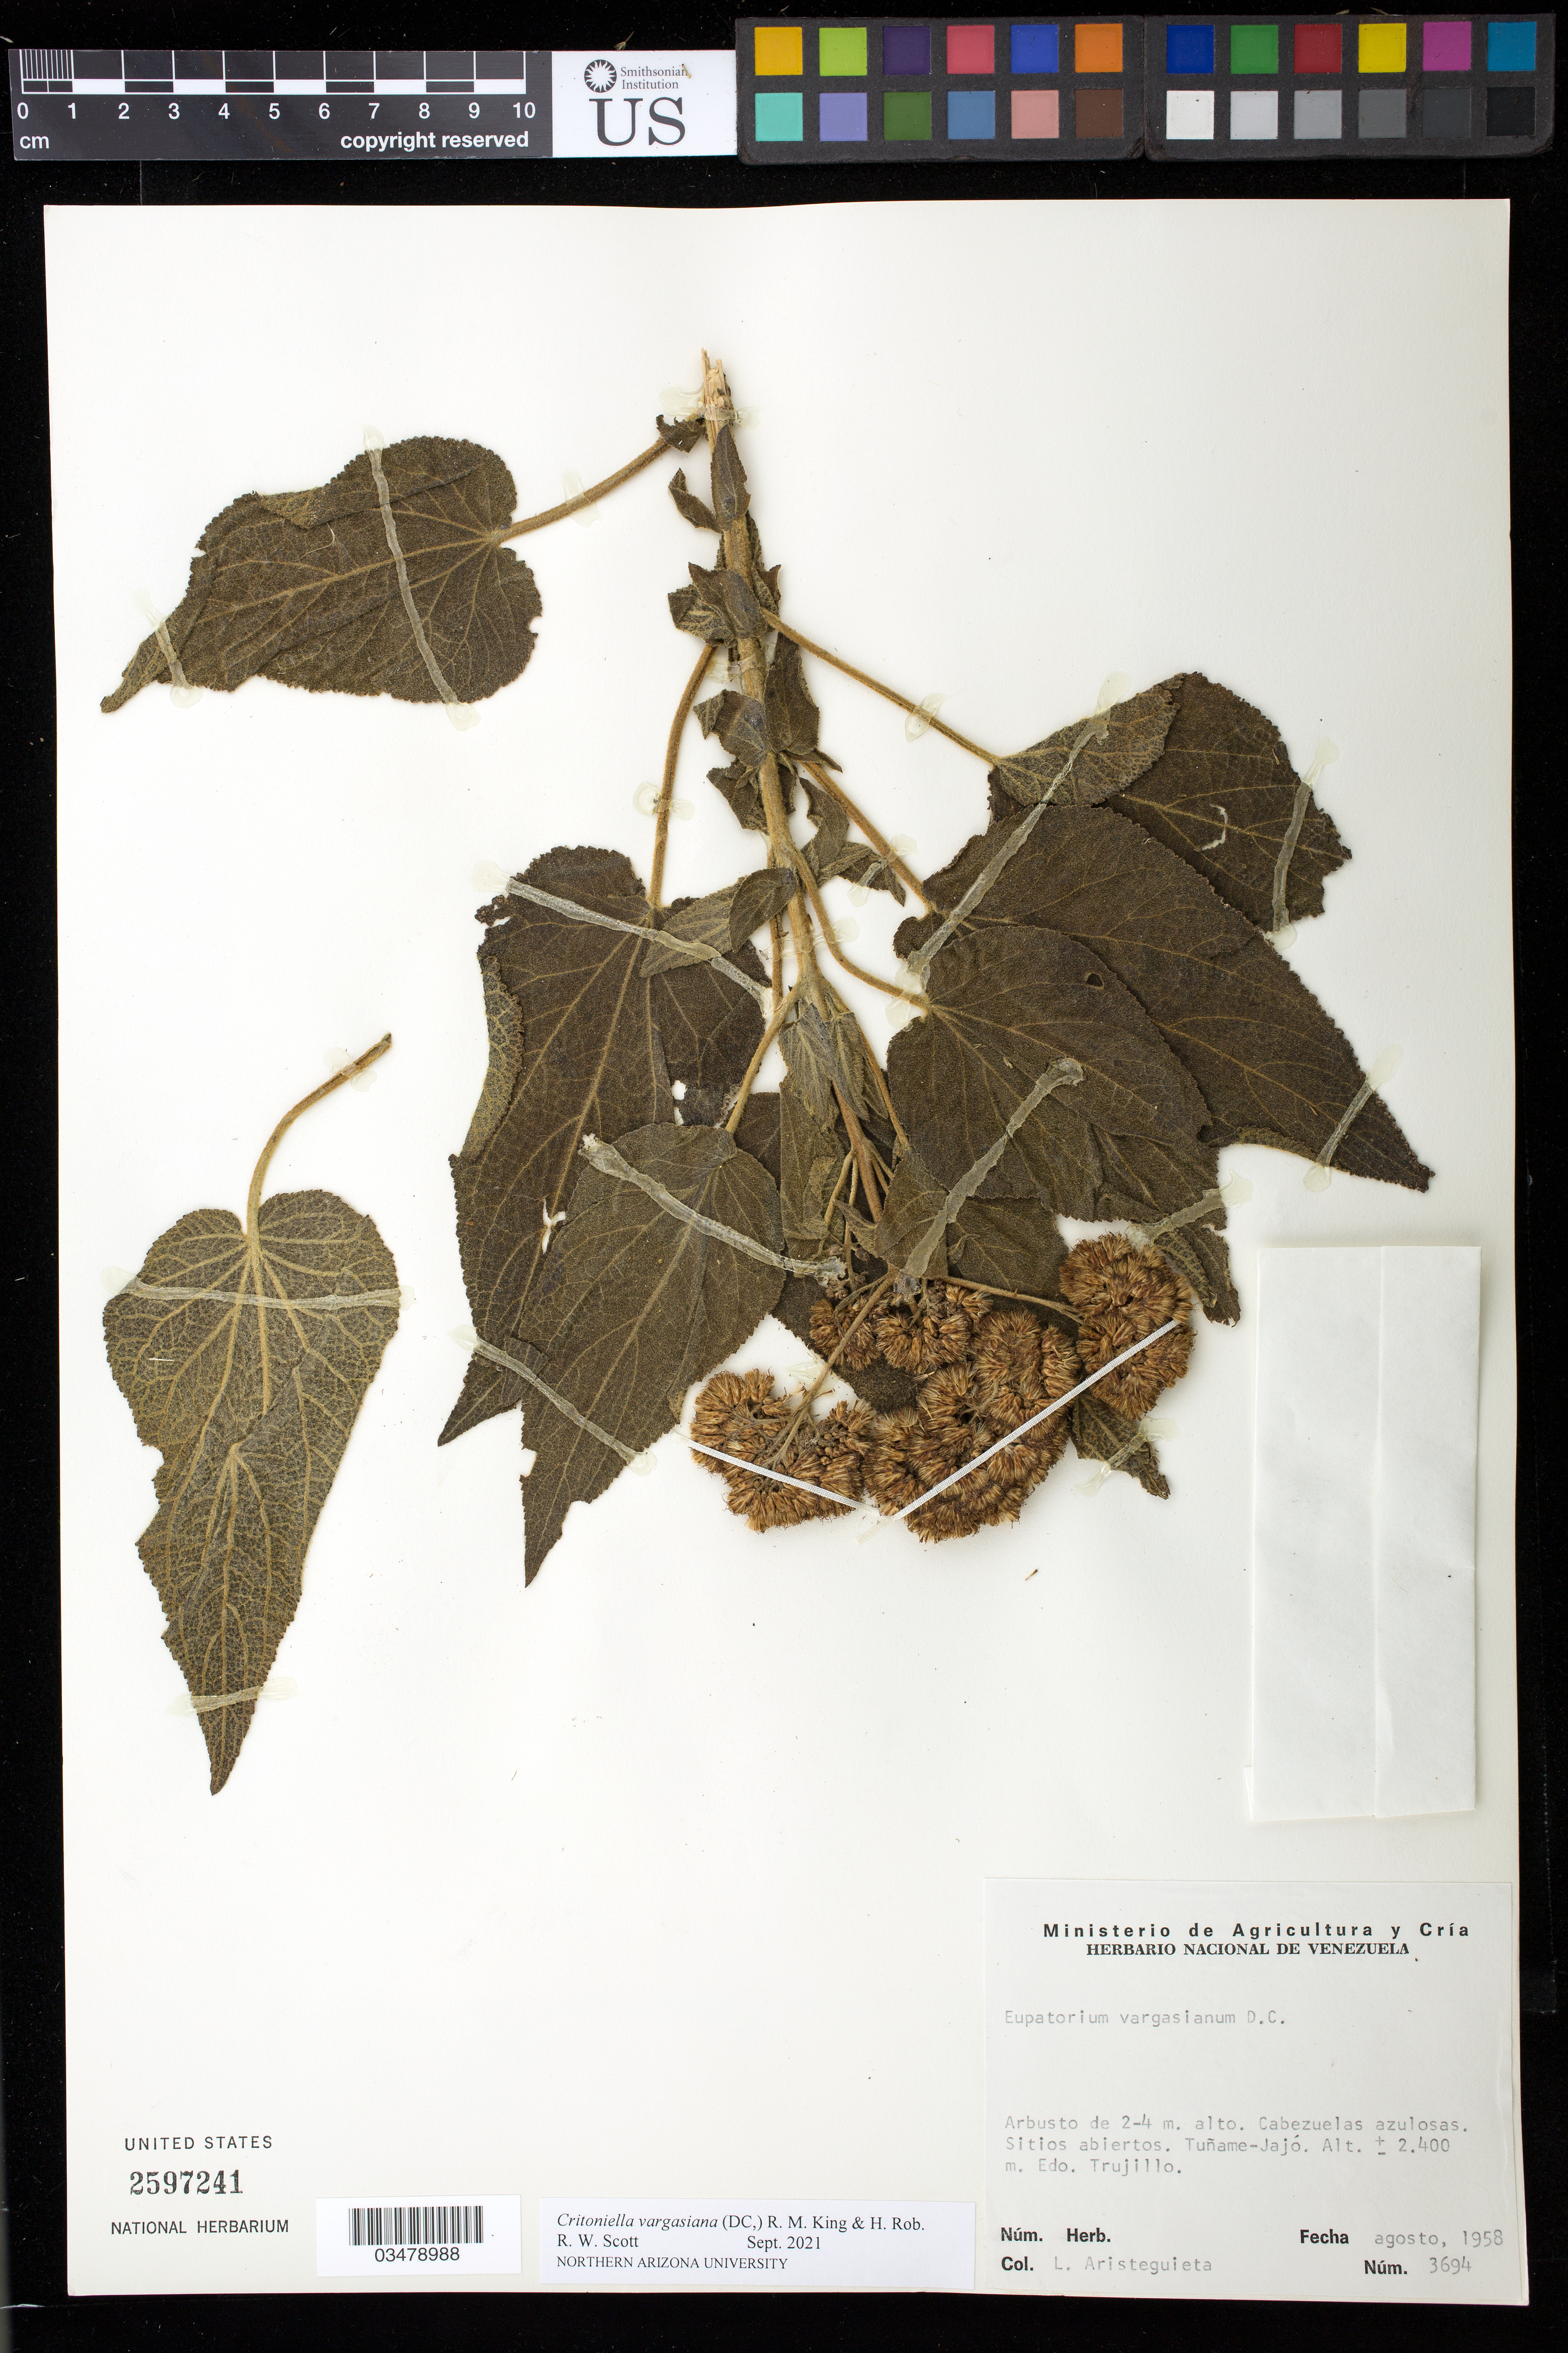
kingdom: Plantae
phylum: Tracheophyta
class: Magnoliopsida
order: Asterales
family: Asteraceae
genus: Critoniella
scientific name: Critoniella vargasiana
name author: (DC.) R.M. King & H. Rob.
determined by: Scott, R. W.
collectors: L. Aristeguieta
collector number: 3694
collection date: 1958-08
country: Venezuela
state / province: Trujillo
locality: Tuñame-Jajó.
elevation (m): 2400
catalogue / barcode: US 2597241